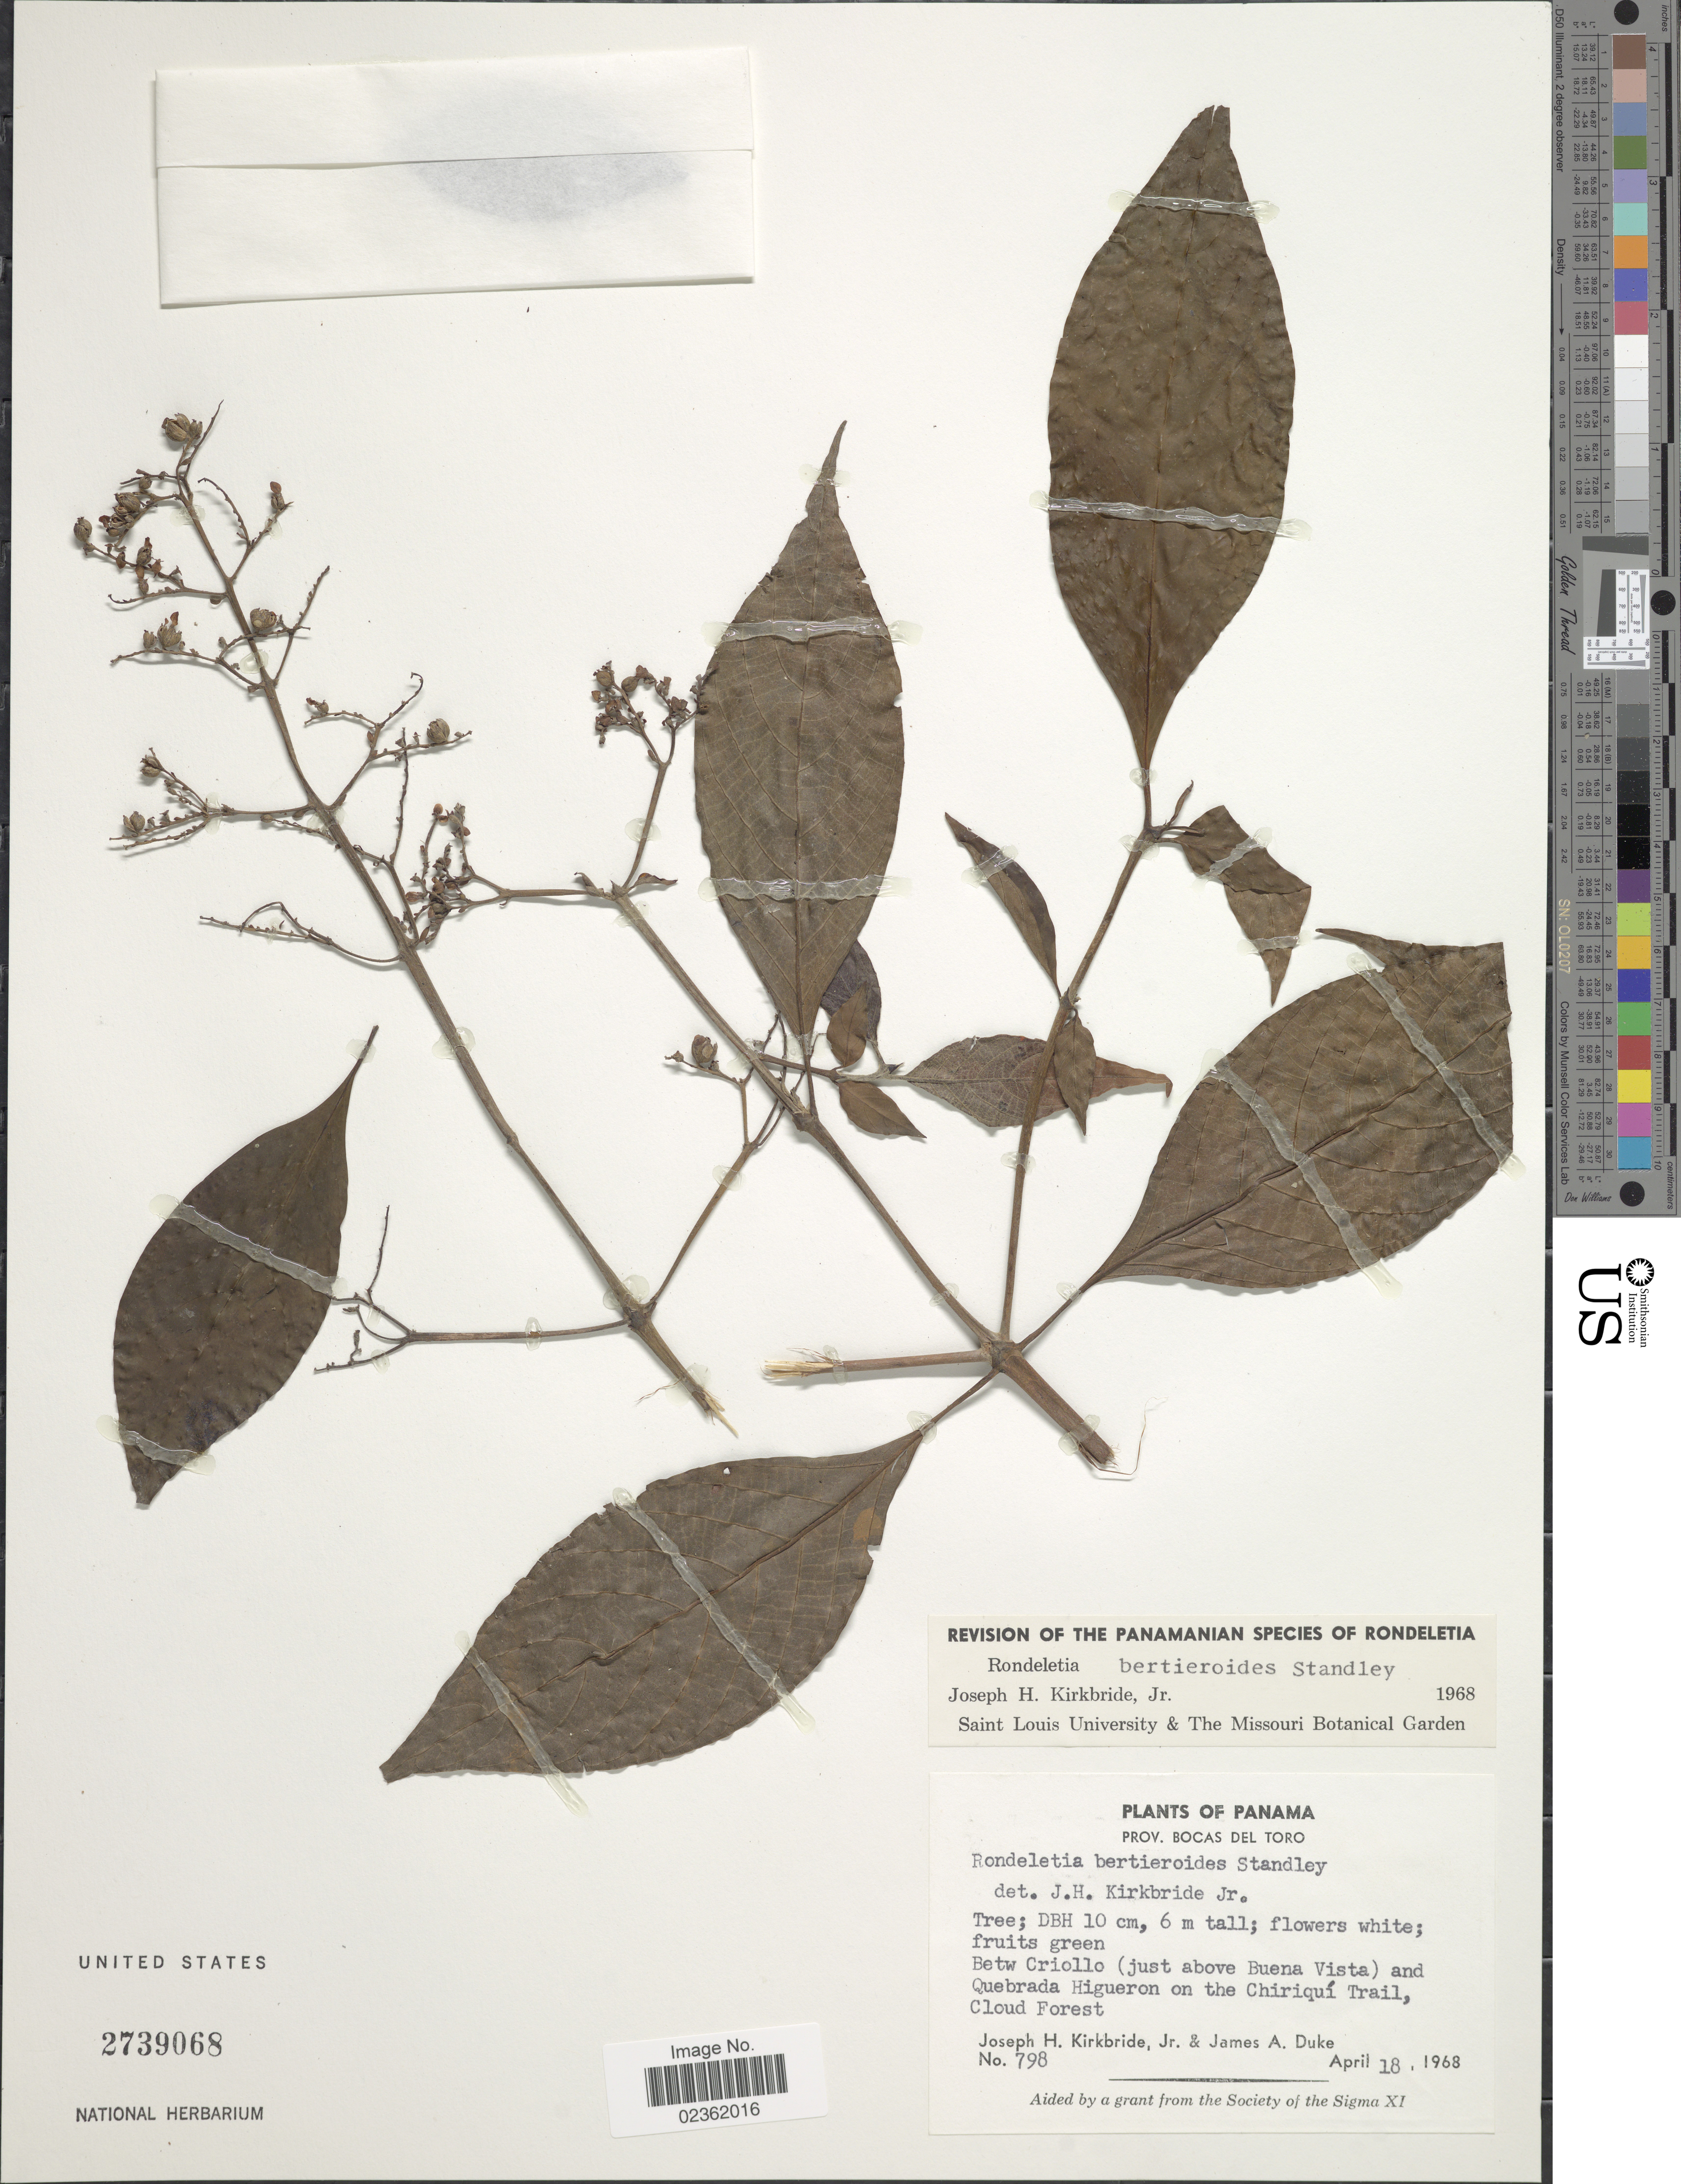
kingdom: Plantae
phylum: Tracheophyta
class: Magnoliopsida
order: Gentianales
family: Rubiaceae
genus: Rondeletia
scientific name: Rondeletia bertieroides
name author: Standl.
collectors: J. H. Kirkbride & J. A. Duke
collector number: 798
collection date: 1968-04-18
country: Panama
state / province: Bocas del Toro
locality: Betw Criollo (just above Buena Vista) and Quebrada Higueron on the Chiriqui Trail, Cloud Forest.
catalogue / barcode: US 2739068